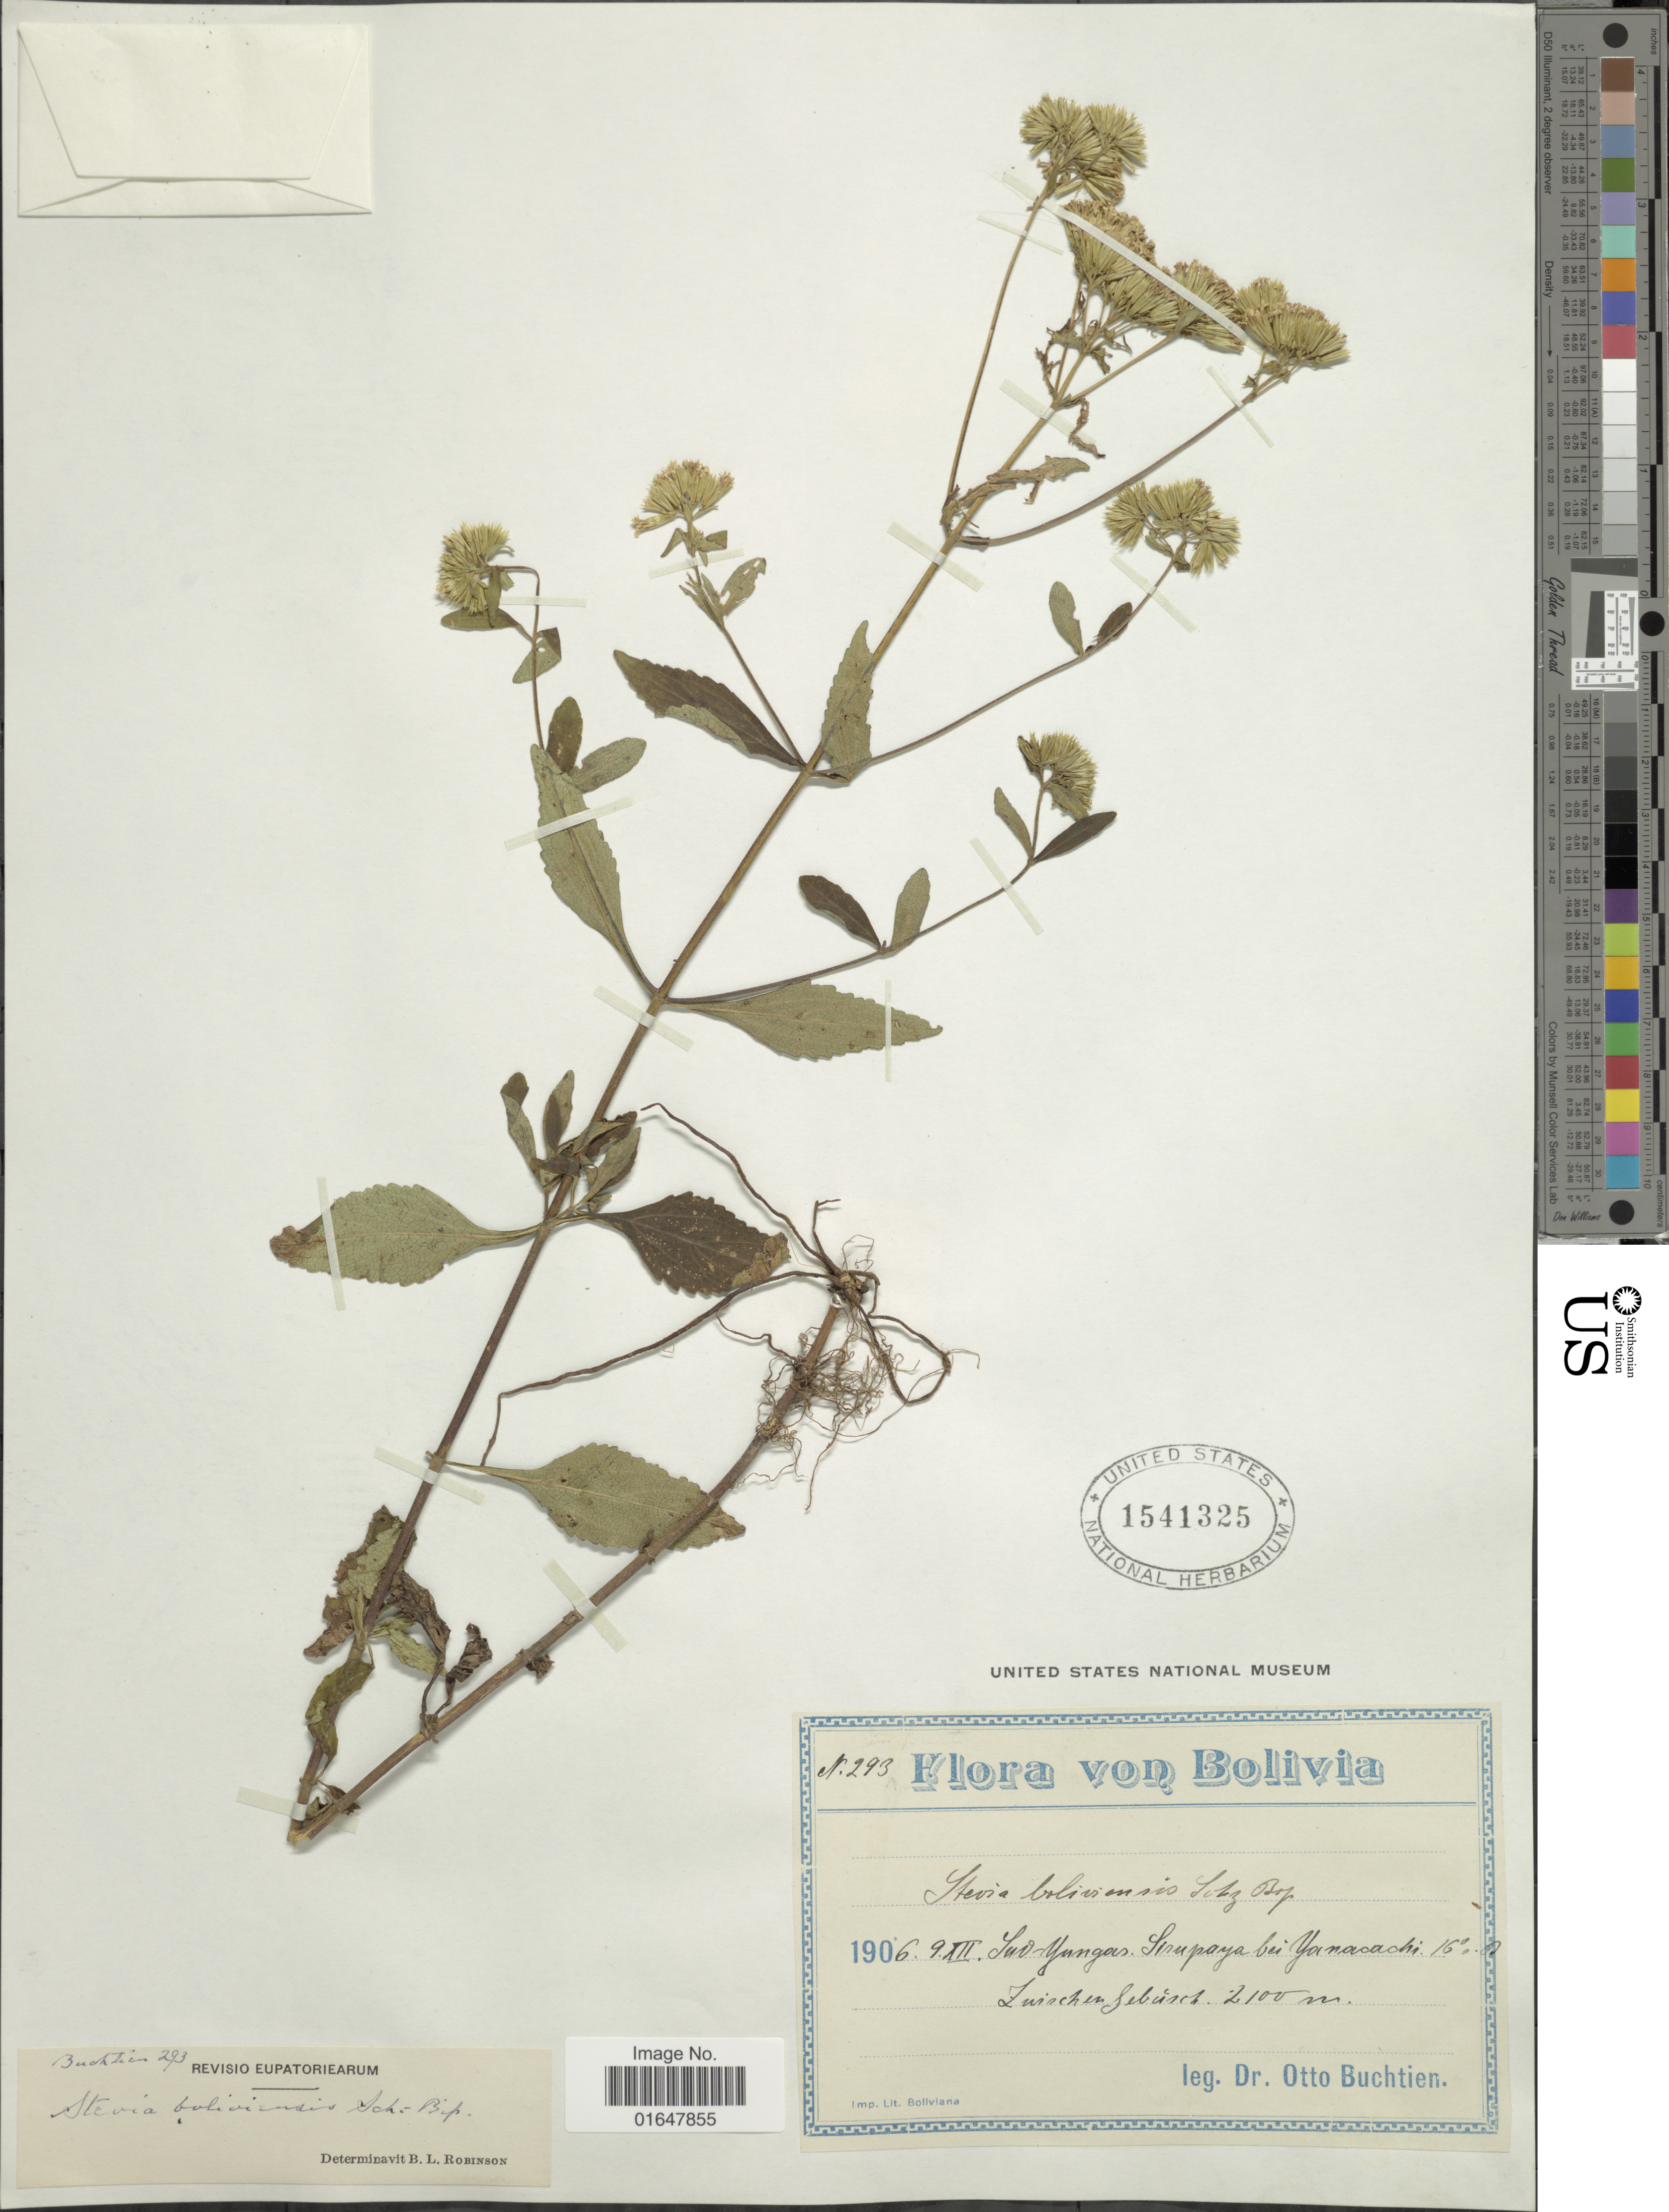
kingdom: Plantae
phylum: Tracheophyta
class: Magnoliopsida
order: Asterales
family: Asteraceae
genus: Stevia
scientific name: Stevia boliviensis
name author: Sch. Bip. ex Rusby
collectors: O. Buchtien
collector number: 293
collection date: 1906-12-09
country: Bolivia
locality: Sud-Yungas, Sinupaya bei Yanacachi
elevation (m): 2100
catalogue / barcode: US 1541325